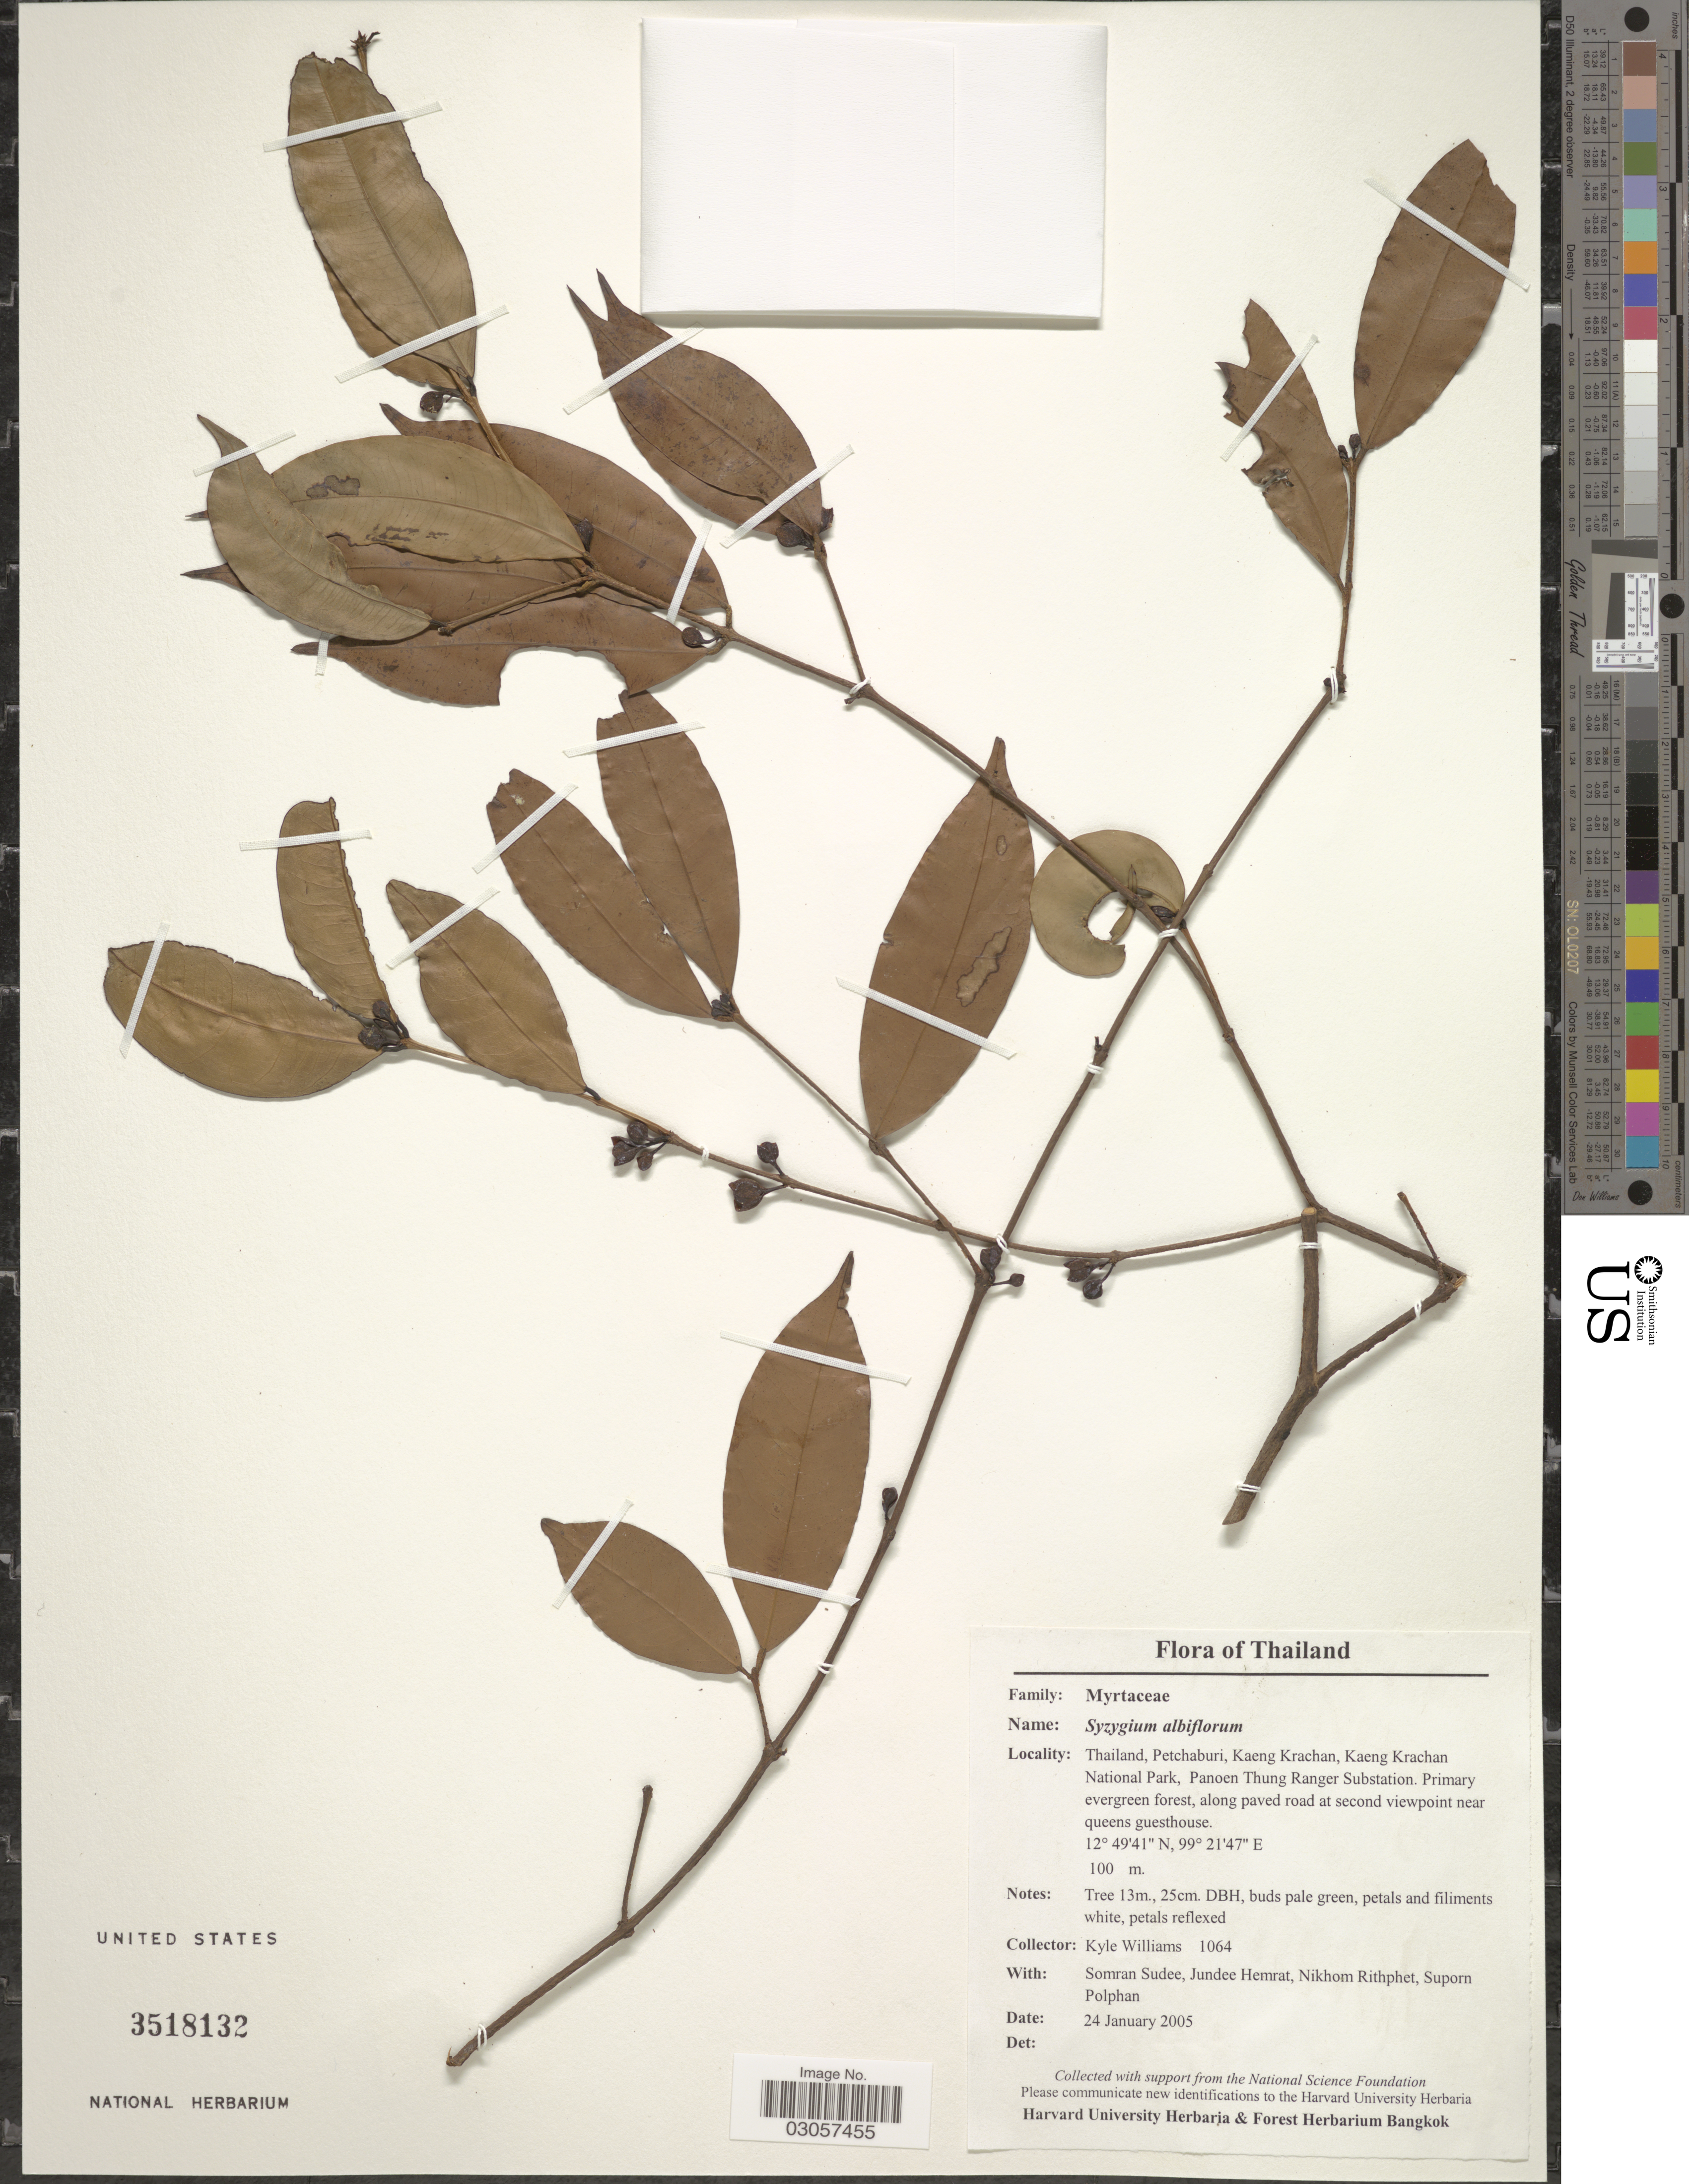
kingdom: Plantae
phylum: Tracheophyta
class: Magnoliopsida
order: Myrtales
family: Myrtaceae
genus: Syzygium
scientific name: Syzygium albiflorum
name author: (Duthie ex Kurz) Bahadur & R.C. Gaur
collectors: K. J. Williams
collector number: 1064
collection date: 2005-01-24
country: Thailand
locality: Petchaburi, Kaeng Krachan, Kaeng Krachan National Park, Panoen Thung Ranger Substation.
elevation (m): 100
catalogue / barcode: US 3518132